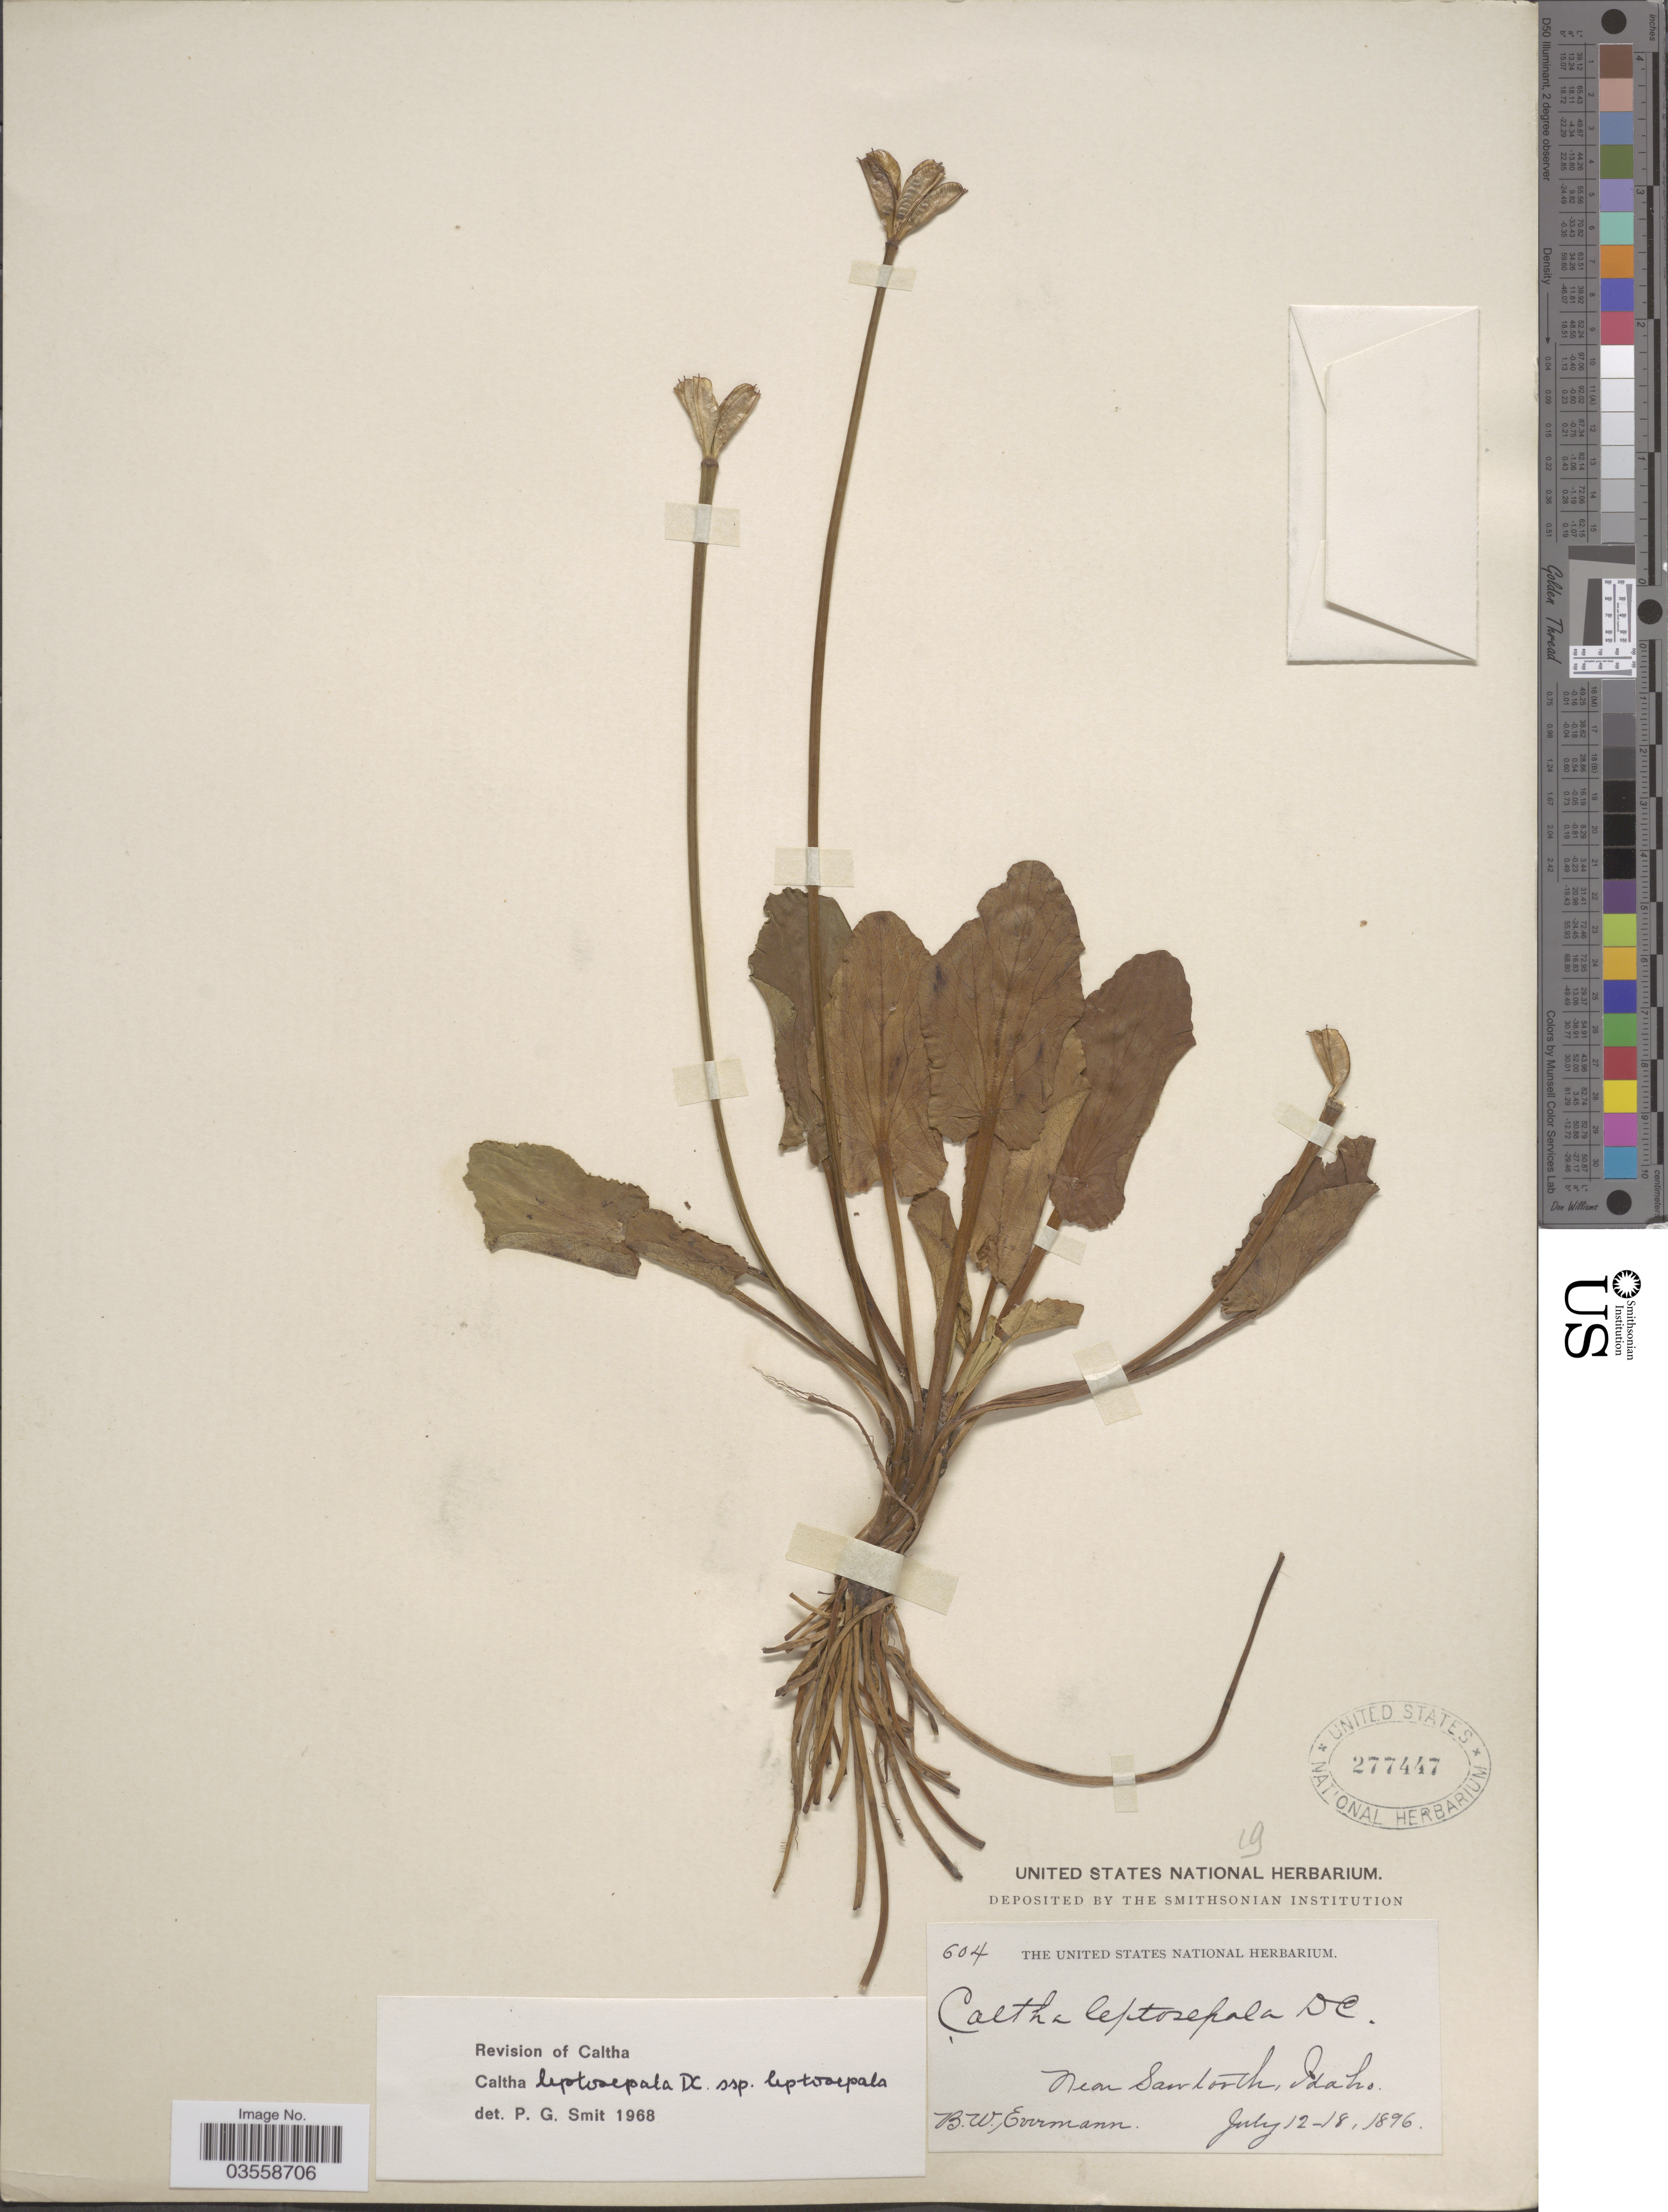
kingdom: Plantae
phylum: Tracheophyta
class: Magnoliopsida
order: Ranunculales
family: Ranunculaceae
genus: Caltha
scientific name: Caltha leptosepala subsp. leptosepala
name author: DC.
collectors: B. W. Evermann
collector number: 604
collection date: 1896-07-12/1896-07-18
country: United States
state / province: Idaho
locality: Near Sawtooth.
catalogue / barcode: US 277447